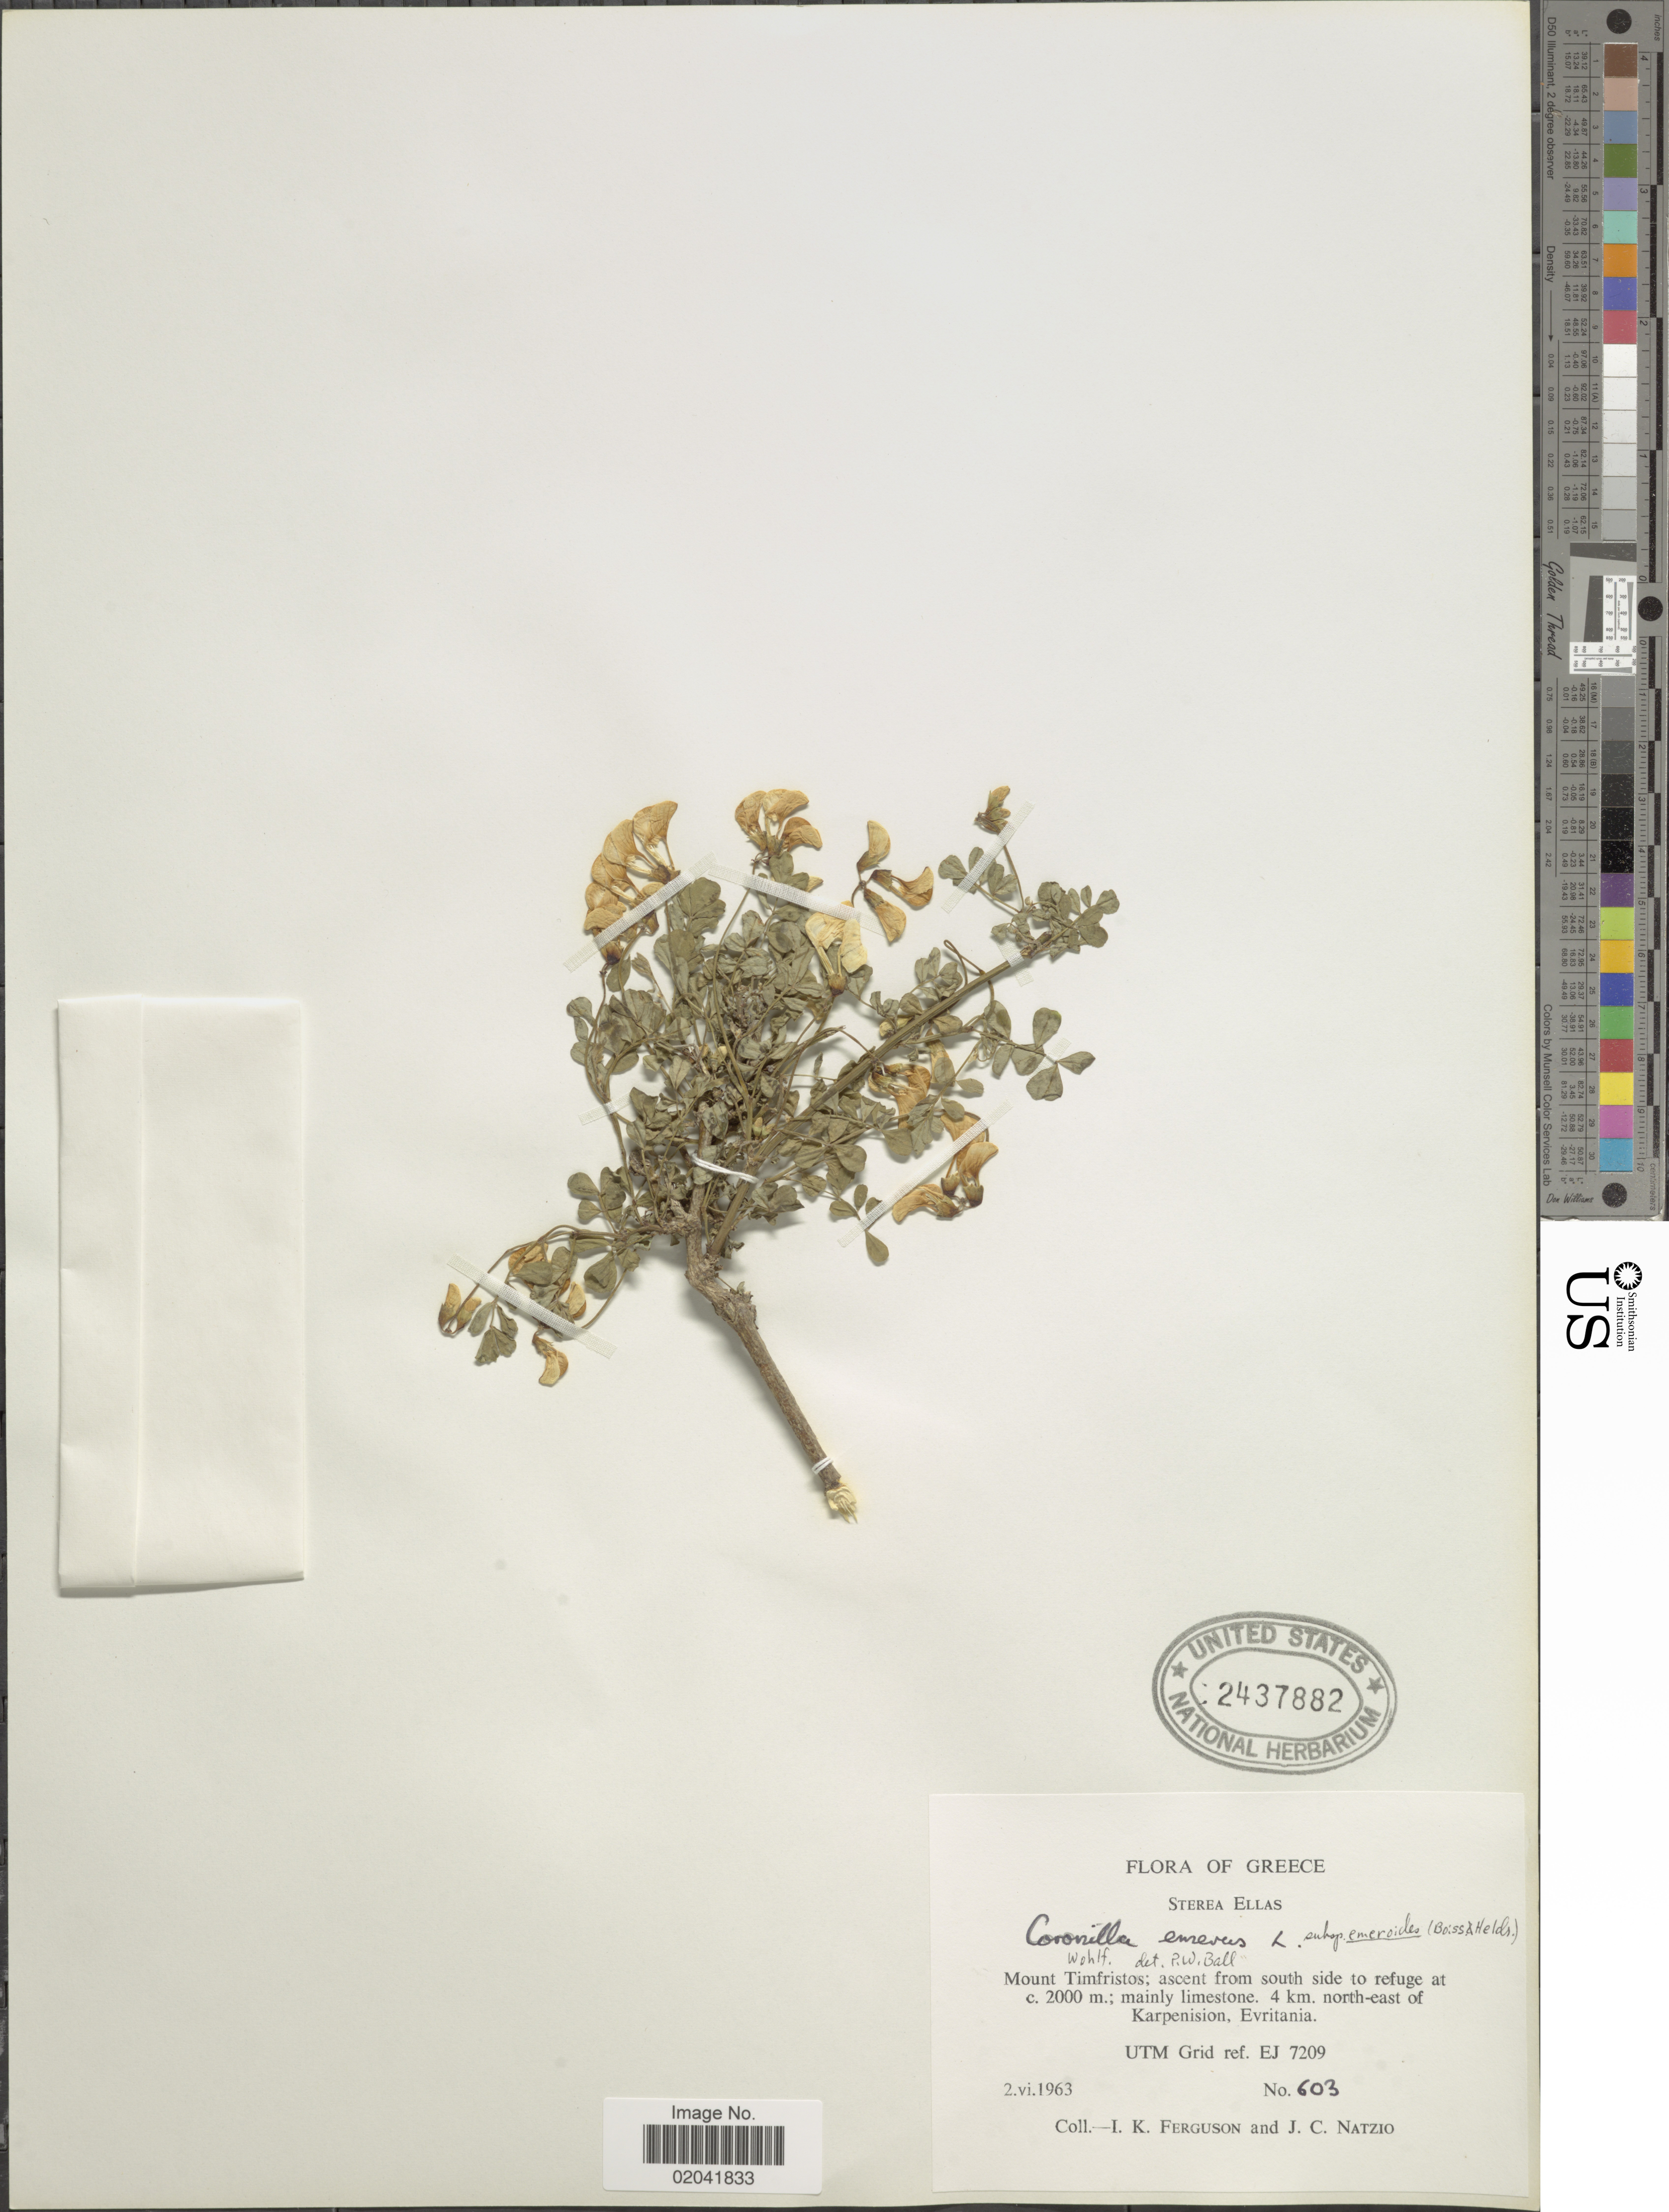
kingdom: Plantae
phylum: Tracheophyta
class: Magnoliopsida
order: Fabales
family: Fabaceae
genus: Coronilla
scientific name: Coronilla emerus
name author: L.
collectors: I. K. Ferguson & J. Natzio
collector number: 603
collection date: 1963-06-02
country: Greece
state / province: Central Greece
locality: Sterea Ellas, Mount Timfristos; ascent from south side to refuge; mainly limestone. 4 km north-east of Karpenision, Evritania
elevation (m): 2000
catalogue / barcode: US 2437882